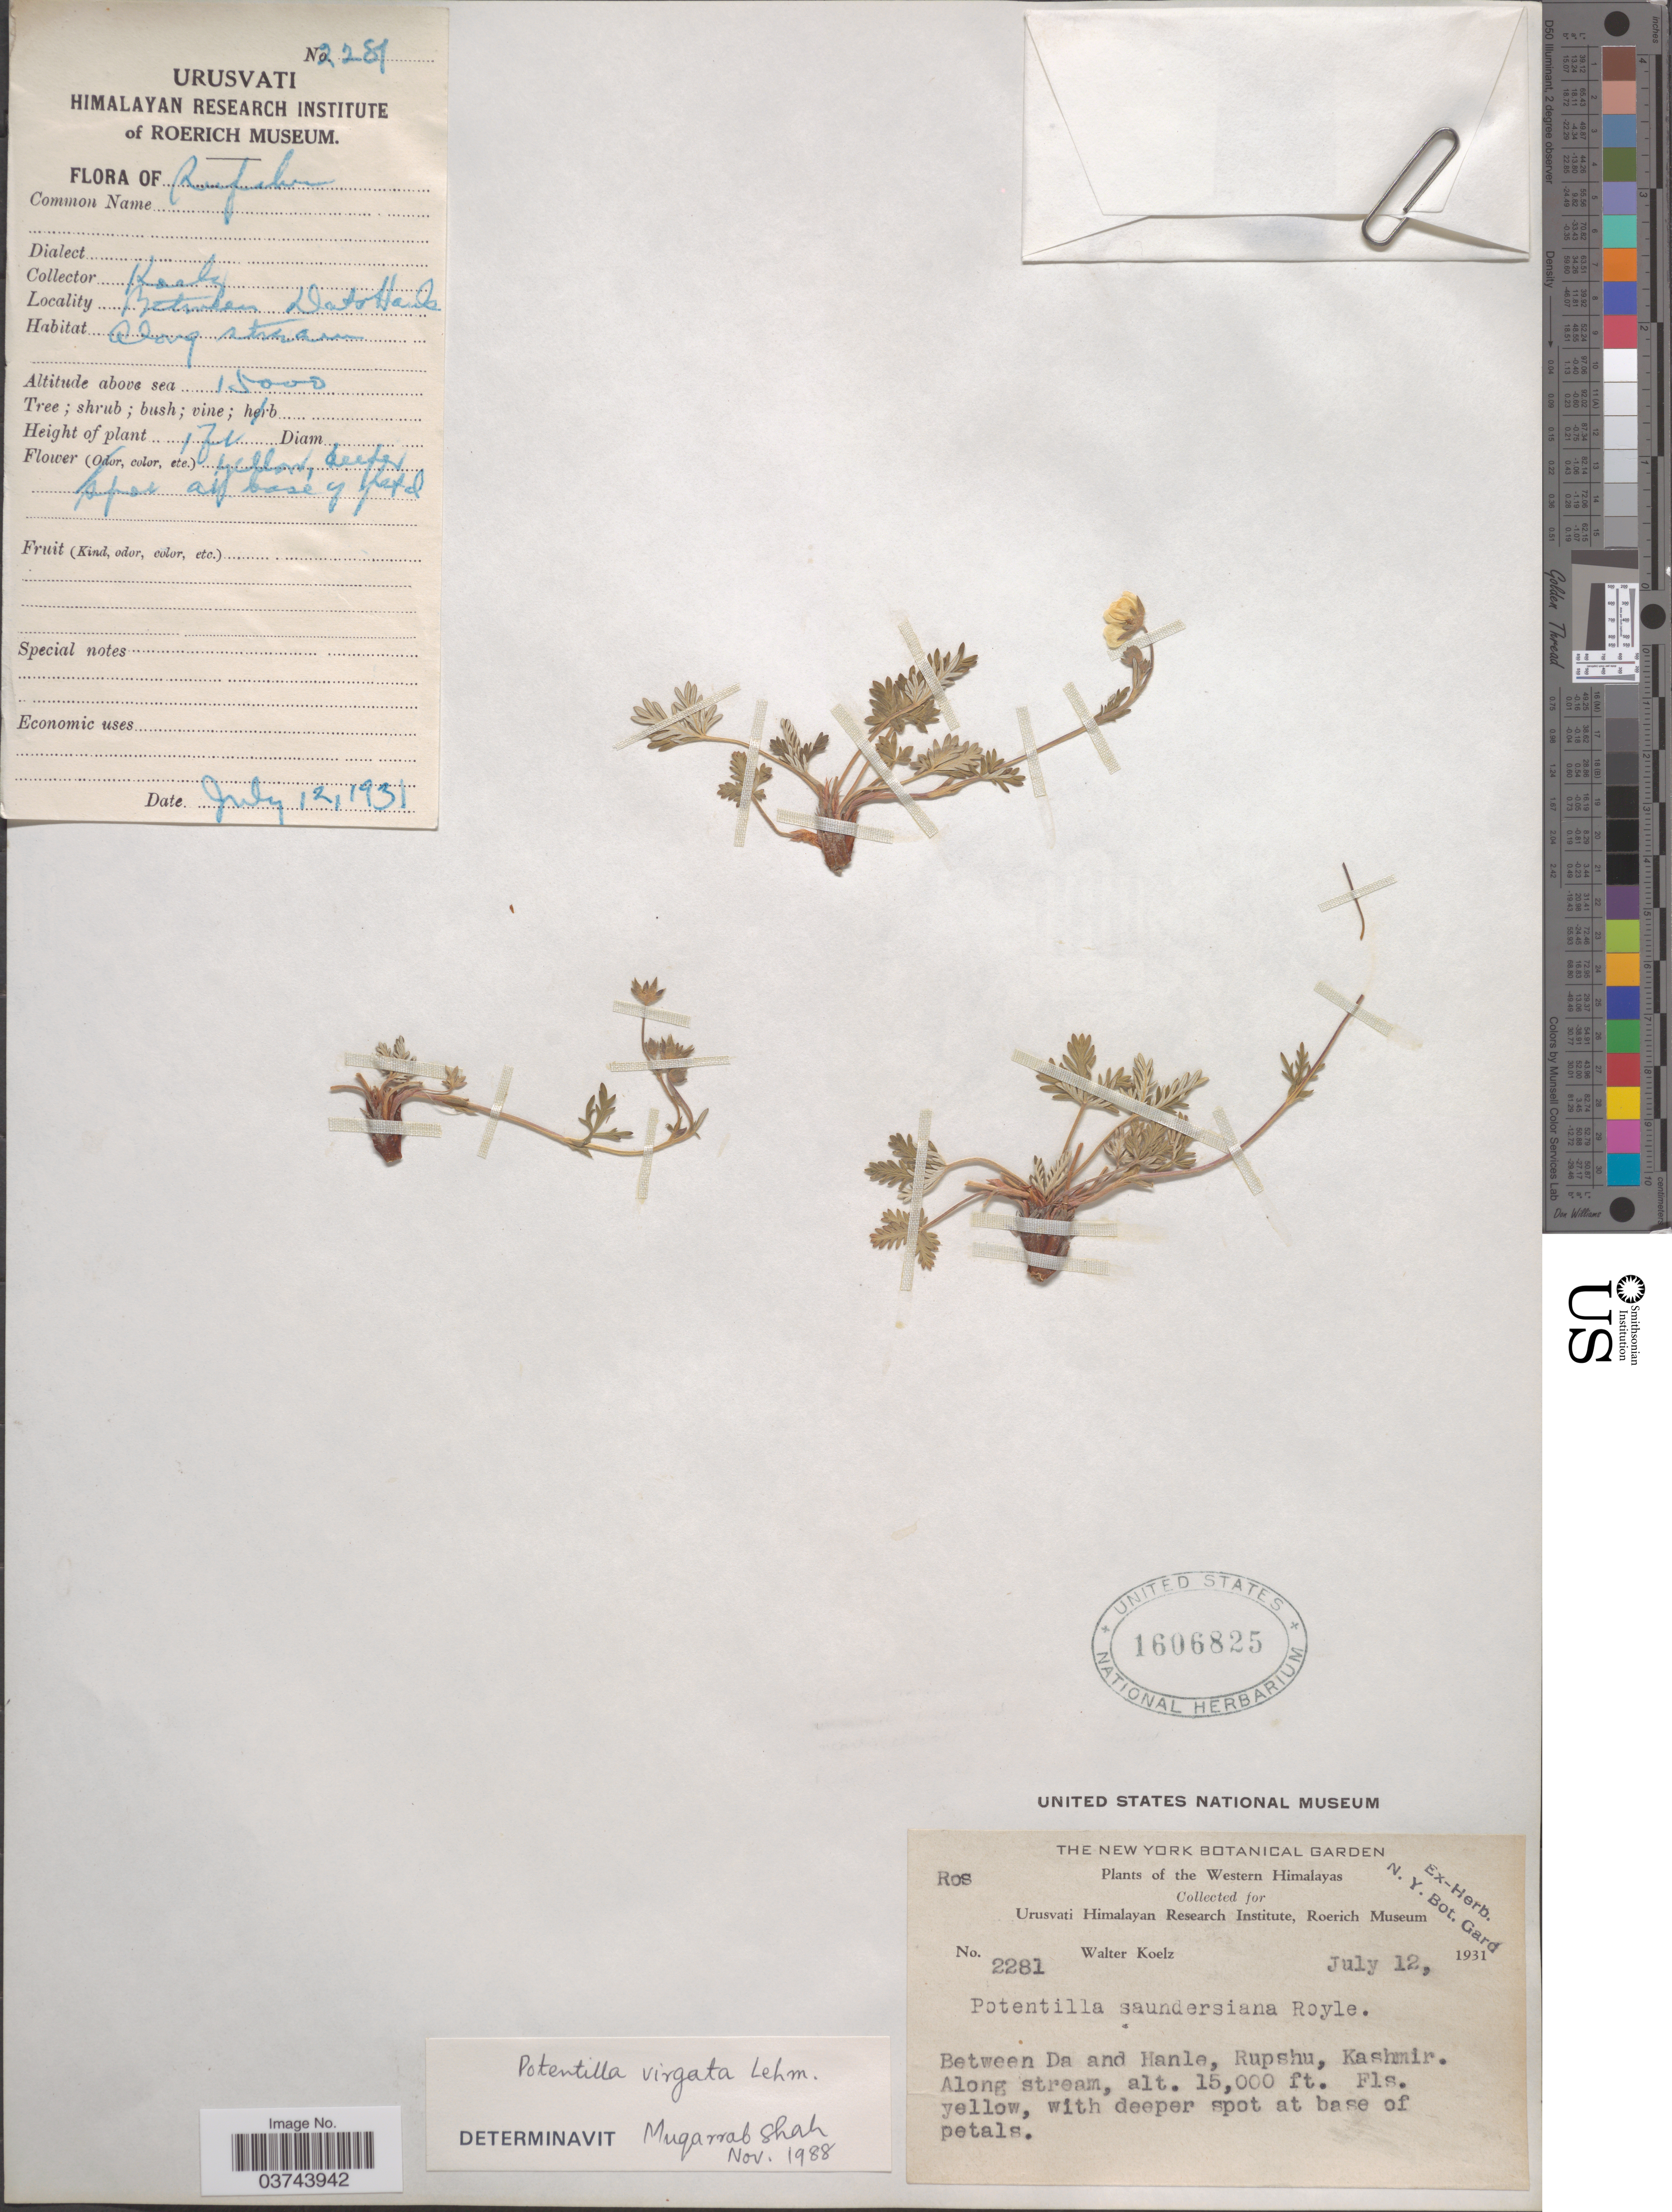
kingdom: Plantae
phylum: Tracheophyta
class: Magnoliopsida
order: Rosales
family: Rosaceae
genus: Potentilla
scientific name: Potentilla virgata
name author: Lehm.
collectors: W. N. Koelz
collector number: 2281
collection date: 1931-07-12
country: India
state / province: Jammu and Kashmir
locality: The Western Himalayas. Between Da and Hanle, Rupshu, Kashmir.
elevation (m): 4572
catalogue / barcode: US 1606825